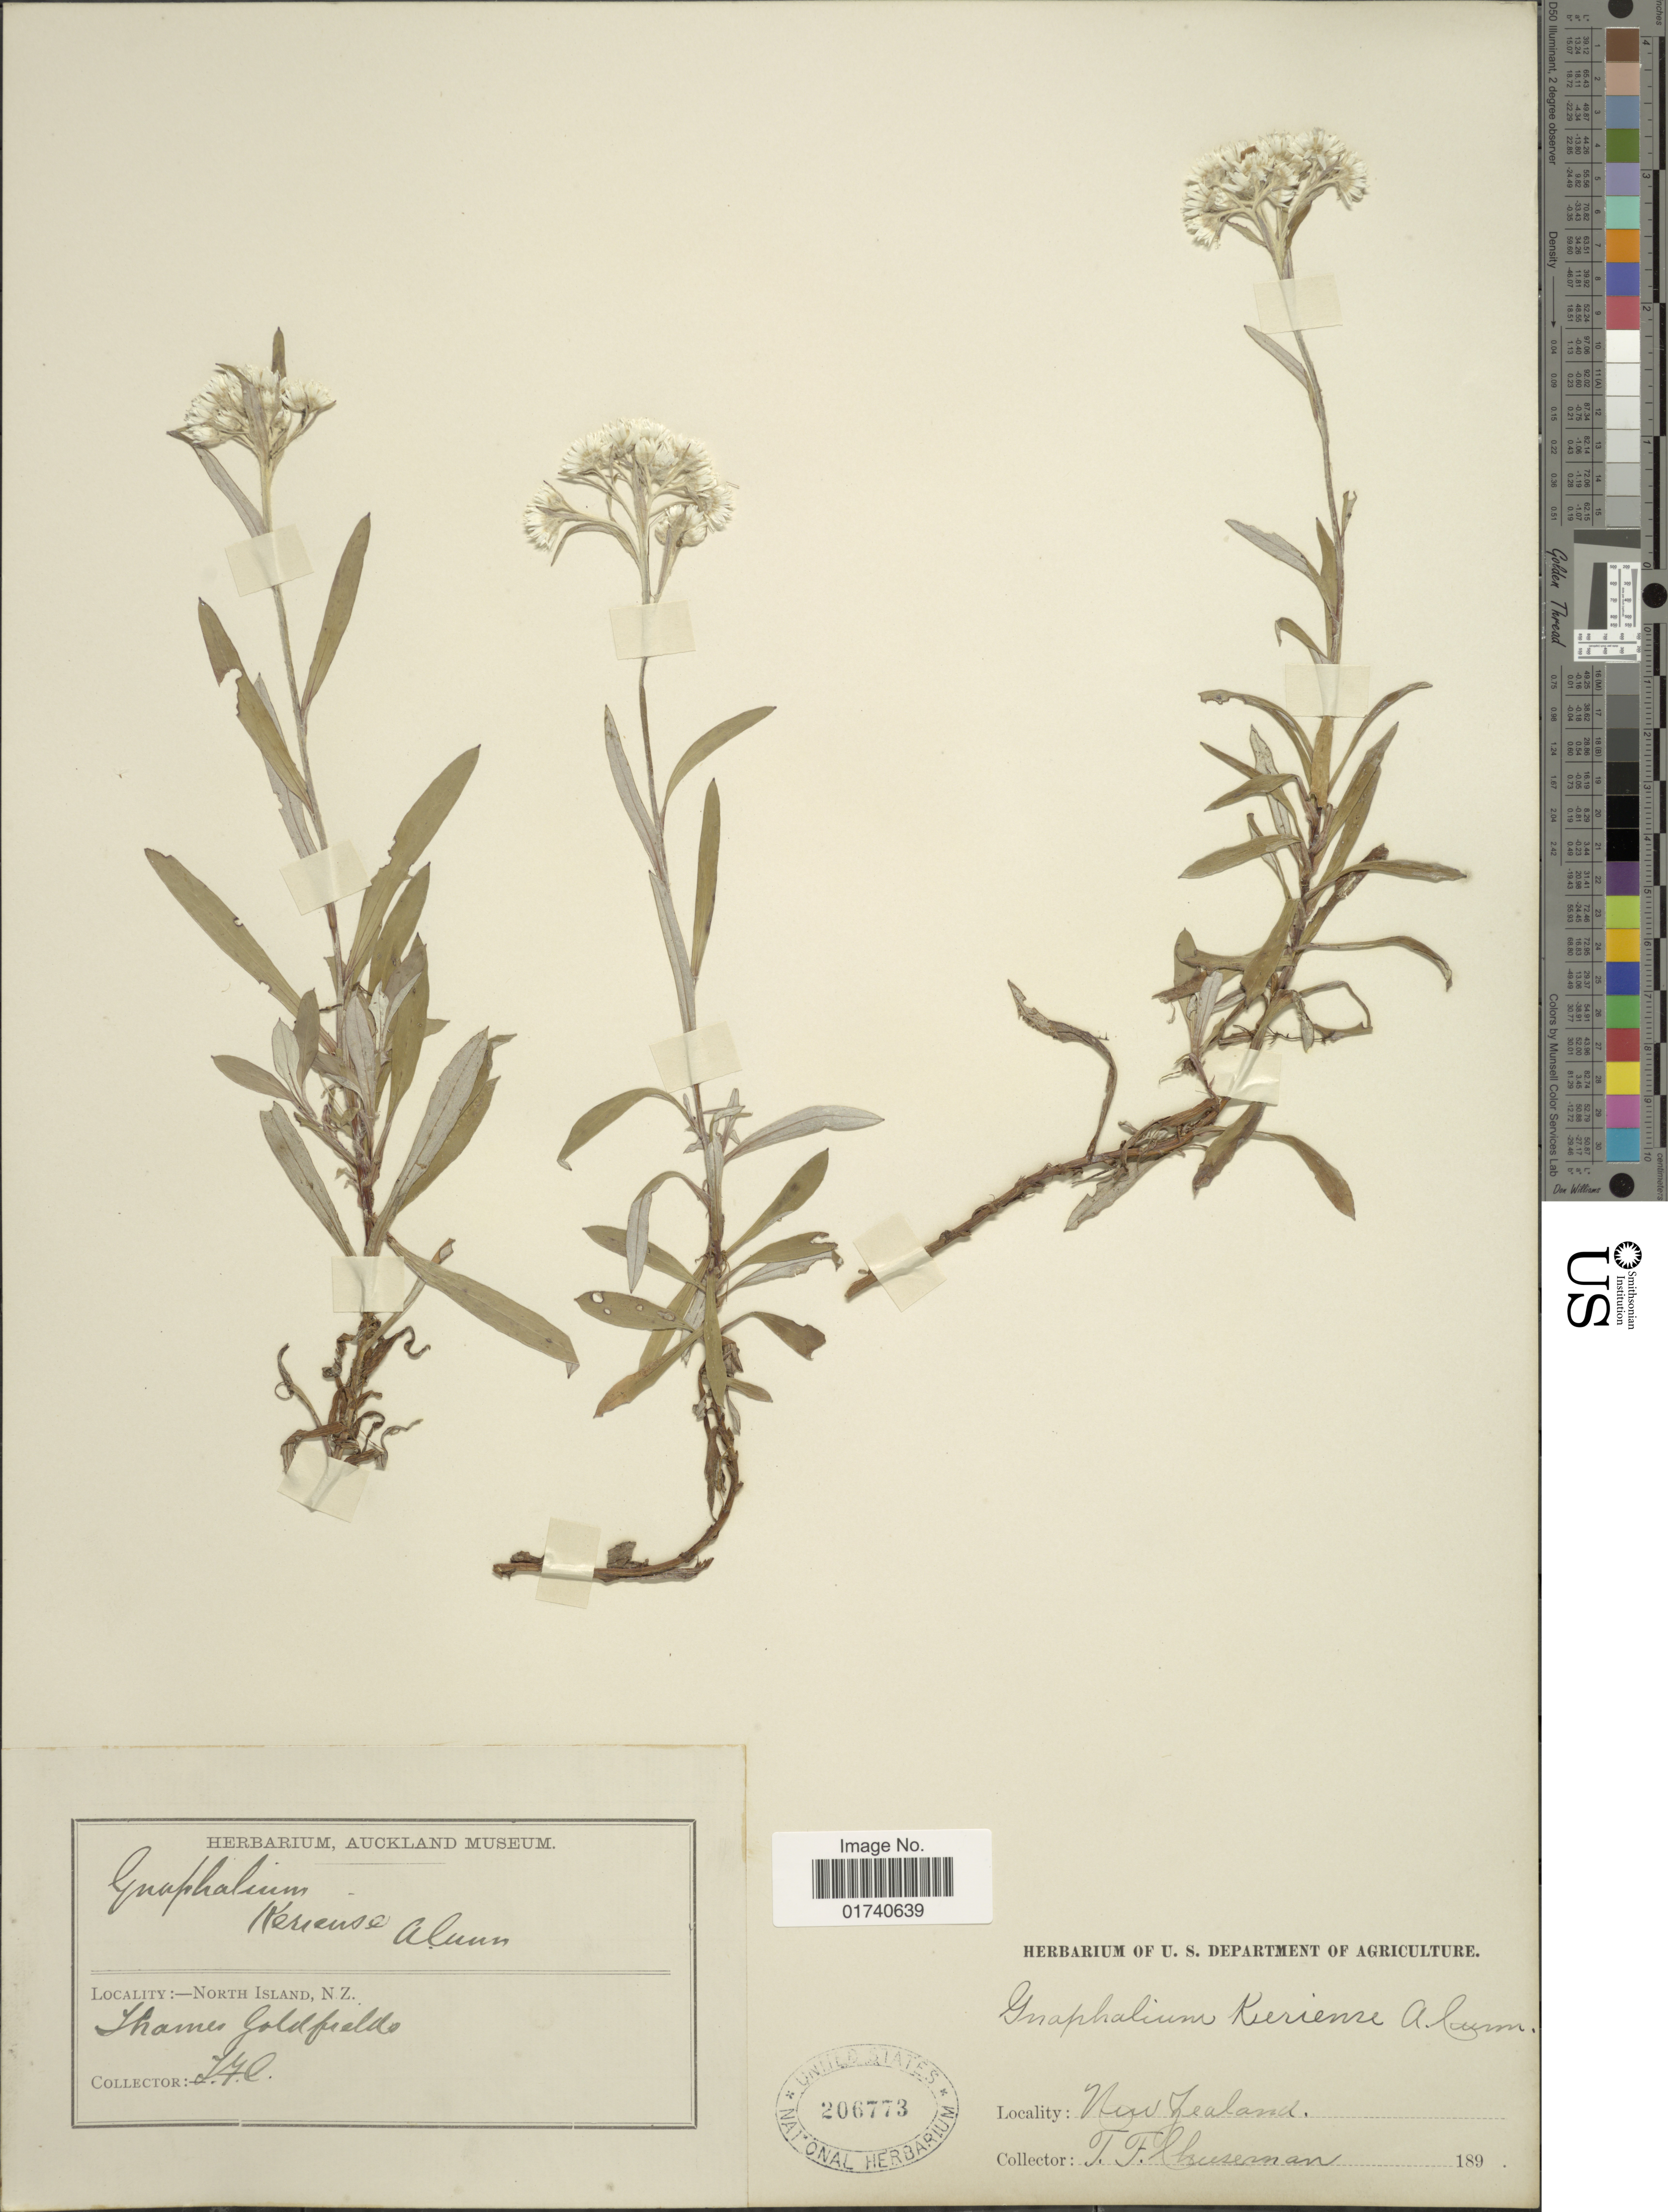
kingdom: Plantae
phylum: Tracheophyta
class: Magnoliopsida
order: Asterales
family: Asteraceae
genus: Anaphalioides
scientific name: Anaphalioides trinervis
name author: (G. Forst.) Anderb.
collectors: T. F. Cheeseman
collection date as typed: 189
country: New Zealand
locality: North Island, Thames Goldfields.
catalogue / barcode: US 206773